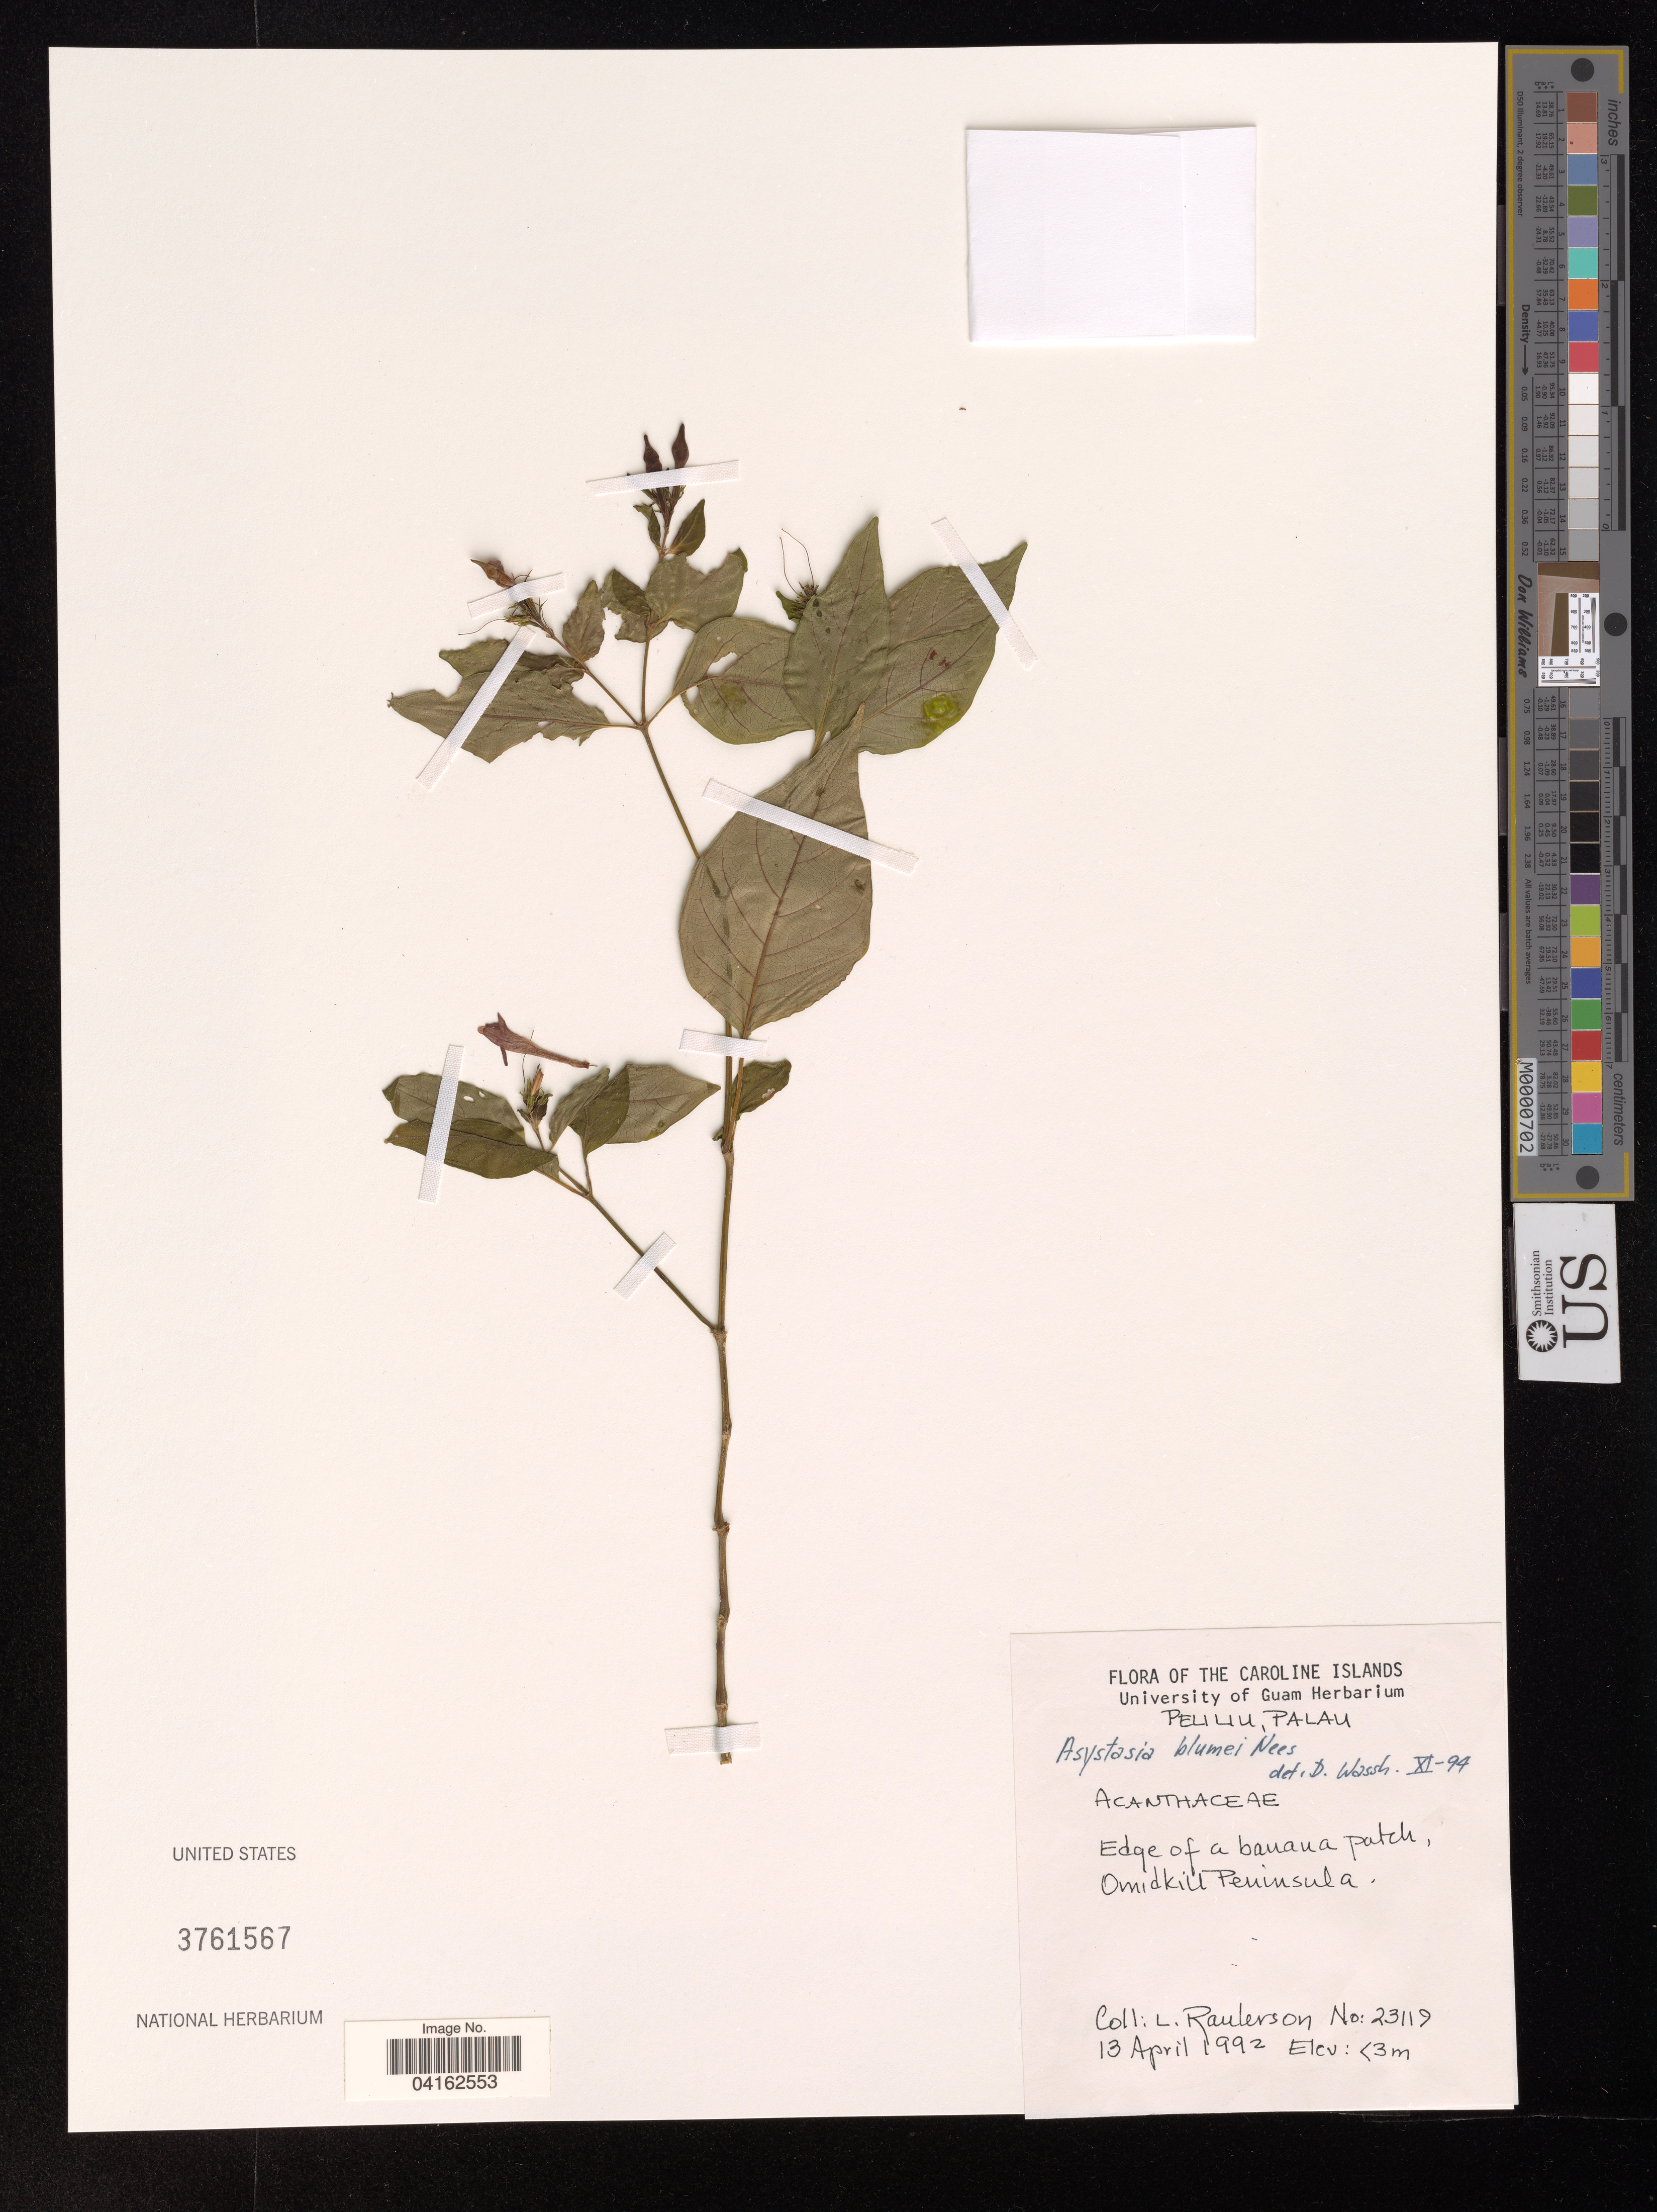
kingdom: Plantae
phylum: Tracheophyta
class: Magnoliopsida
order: Lamiales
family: Acanthaceae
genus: Asystasia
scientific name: Asystasia blumei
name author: Nees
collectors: L. Raulerson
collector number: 23119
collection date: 1992-04-13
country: Guam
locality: The Caroline Islands. Peliliu, Palau. Edge of a banana patch; Omidikiu* Peninsula.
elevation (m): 3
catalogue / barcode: US 3761567